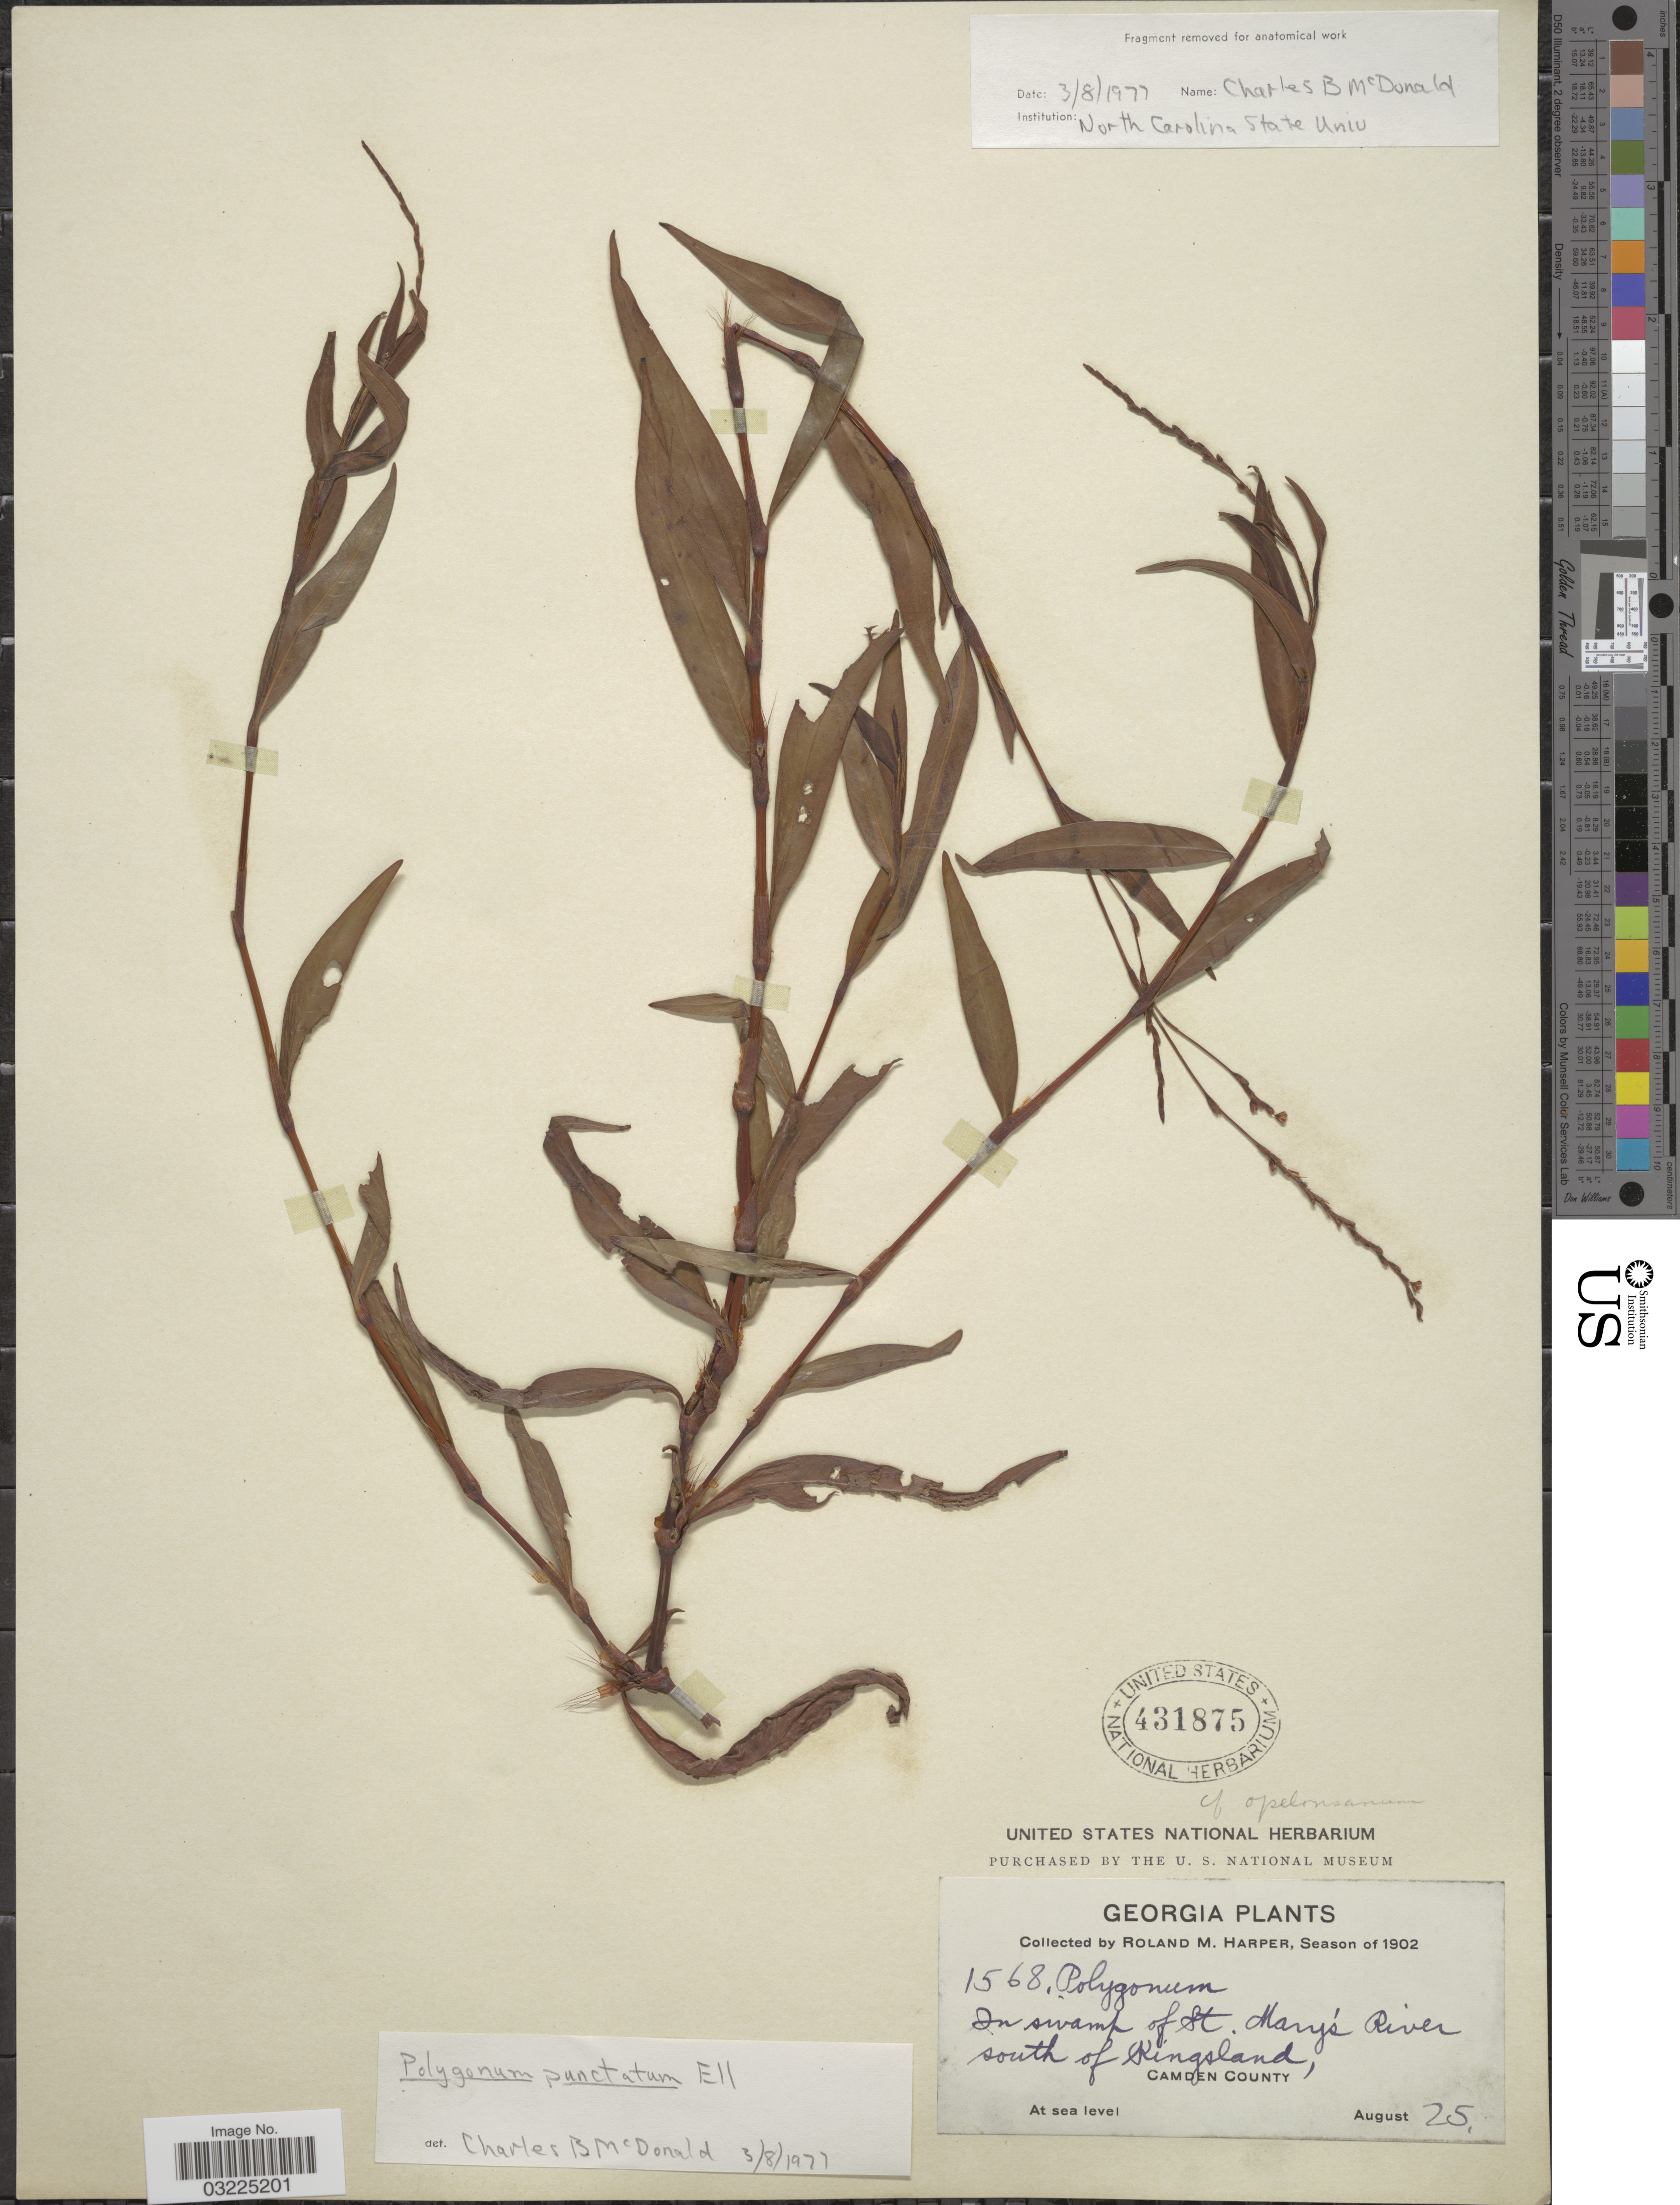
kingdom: Plantae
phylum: Tracheophyta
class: Magnoliopsida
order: Caryophyllales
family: Polygonaceae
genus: Persicaria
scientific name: Persicaria punctata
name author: (Elliott) Small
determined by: Atha, D. E.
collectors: R. M. Harper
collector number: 1568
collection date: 1902-08-25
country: United States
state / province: Georgia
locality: In swamp of St. Mary's River south of Kingsland, Camden County.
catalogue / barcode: US 431875